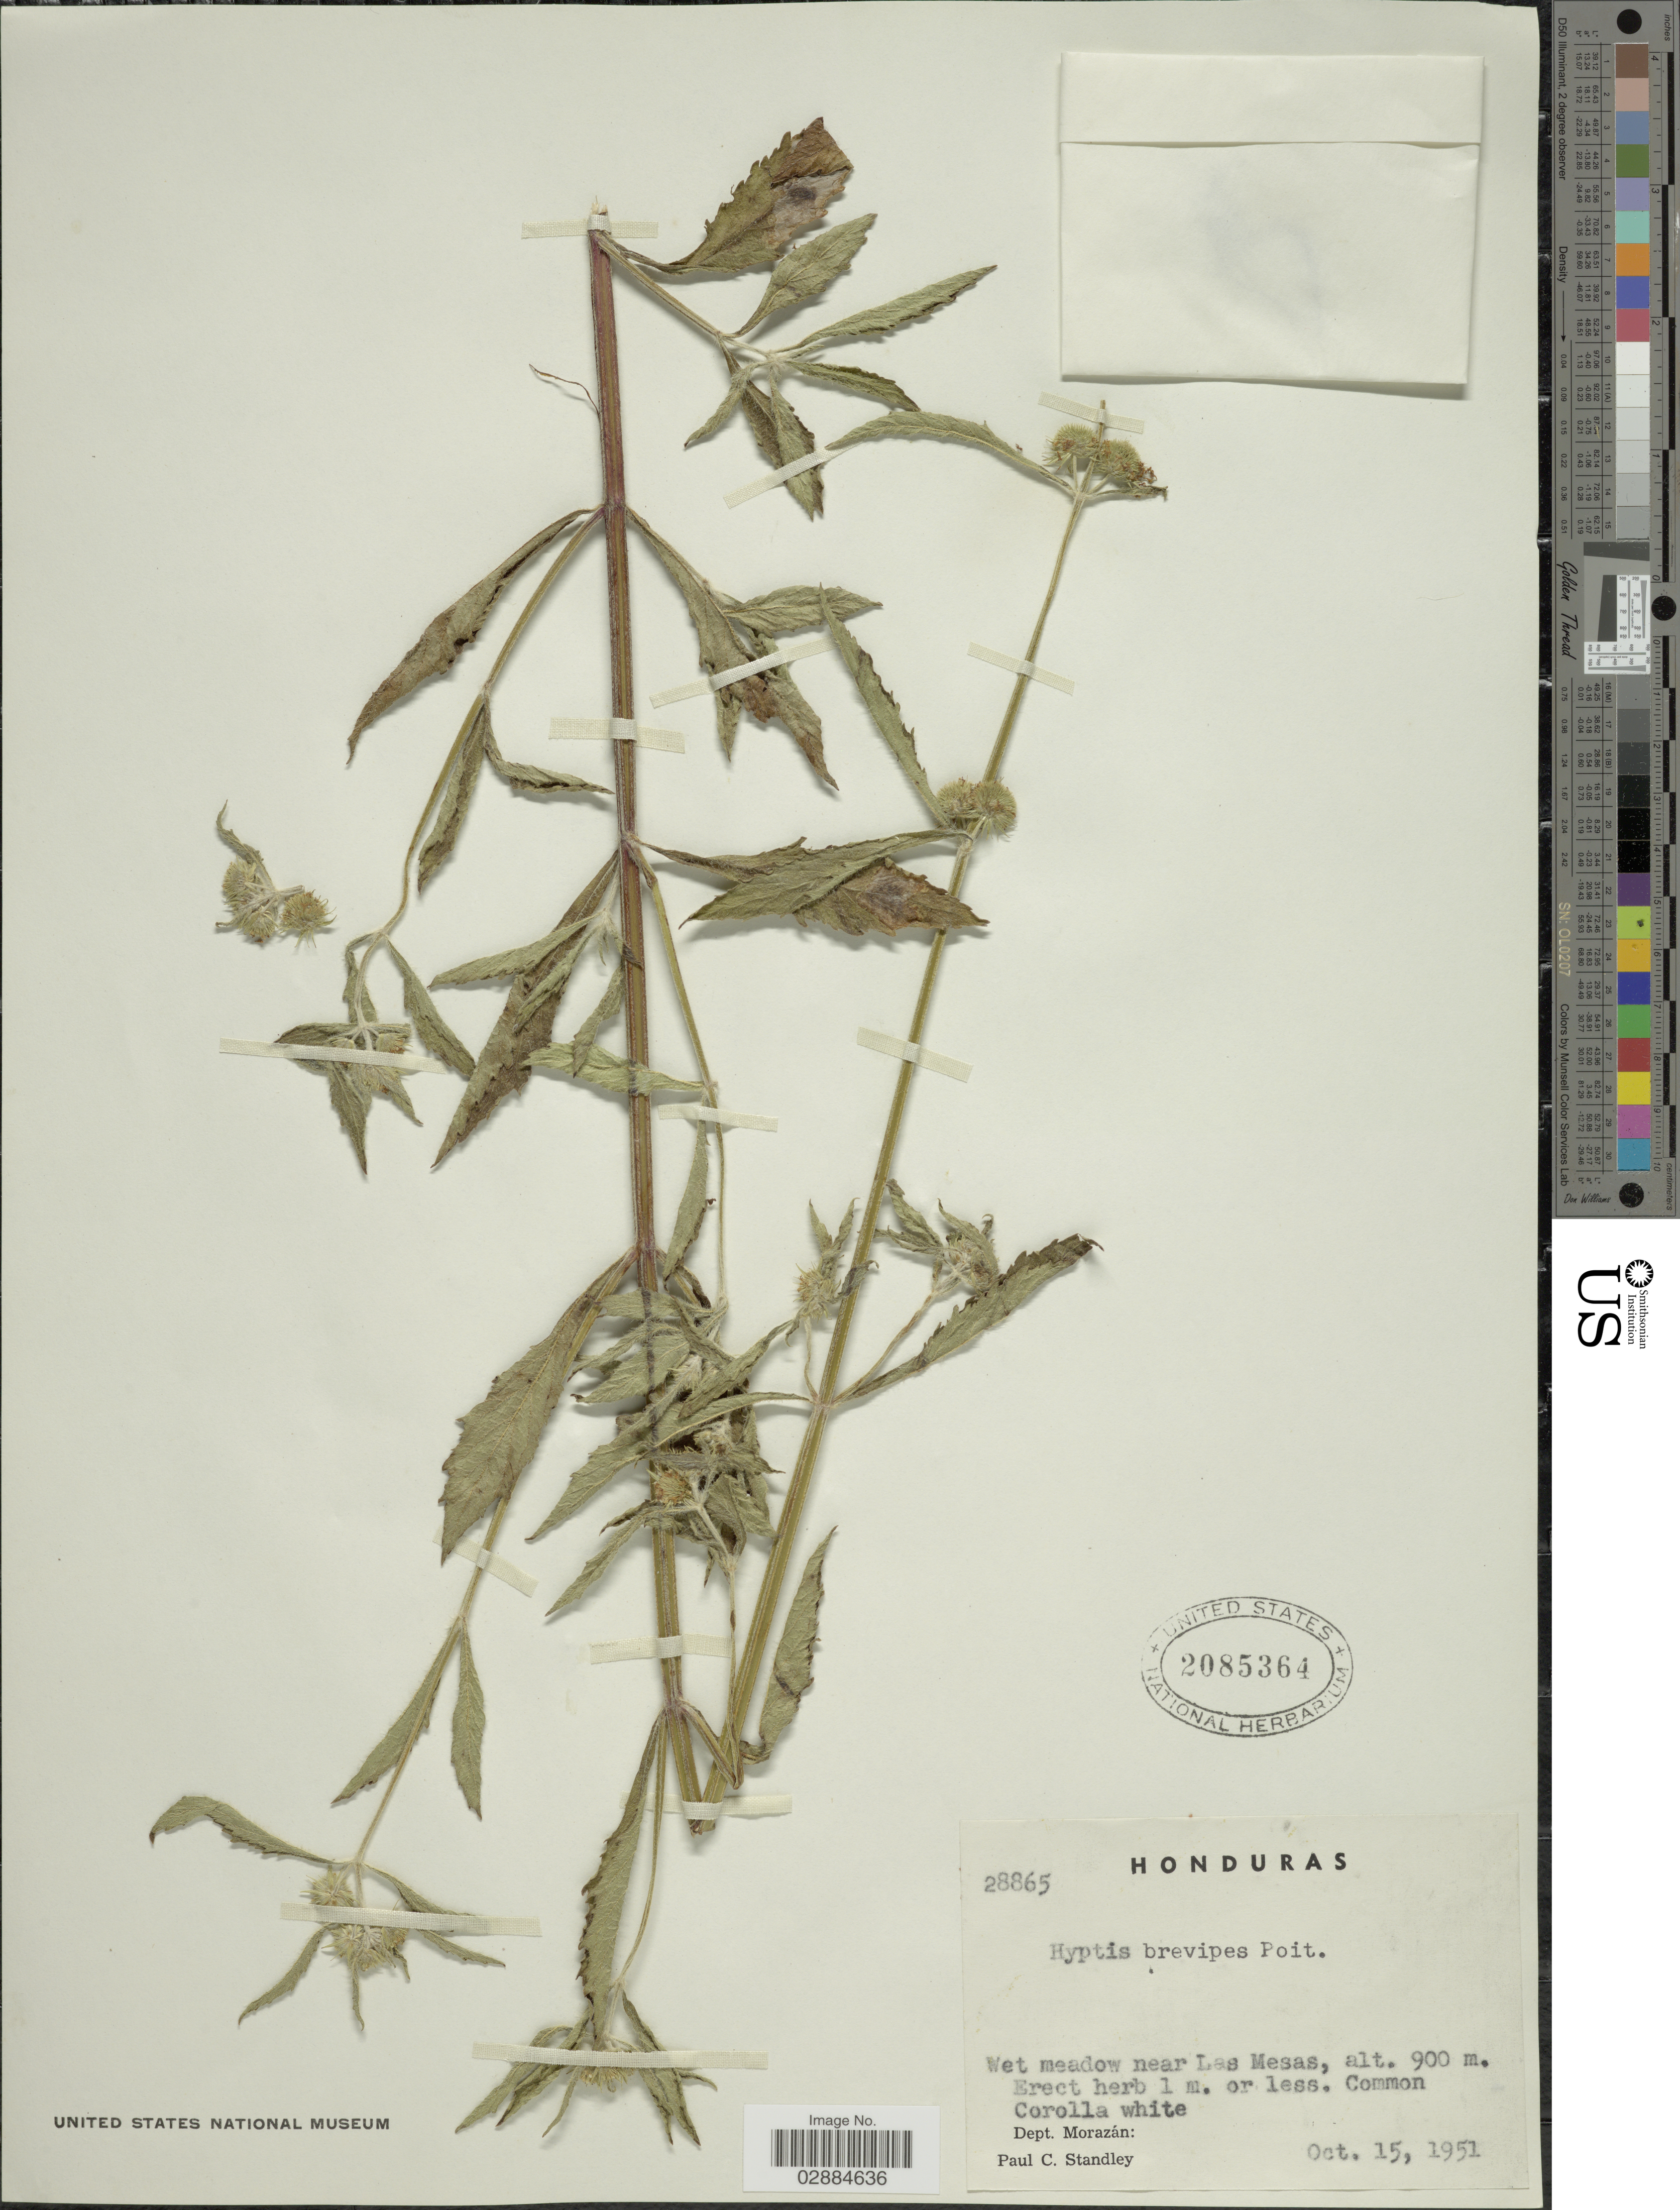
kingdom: Plantae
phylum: Tracheophyta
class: Magnoliopsida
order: Lamiales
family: Lamiaceae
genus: Hyptis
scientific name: Hyptis brevipes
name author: Poit.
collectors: P. C. Standley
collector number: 28865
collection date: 1951-10-15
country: Honduras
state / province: Fco. Morazán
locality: Wet meadow near Las Mesas, Dept. Morazán.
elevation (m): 900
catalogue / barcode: US 2085364